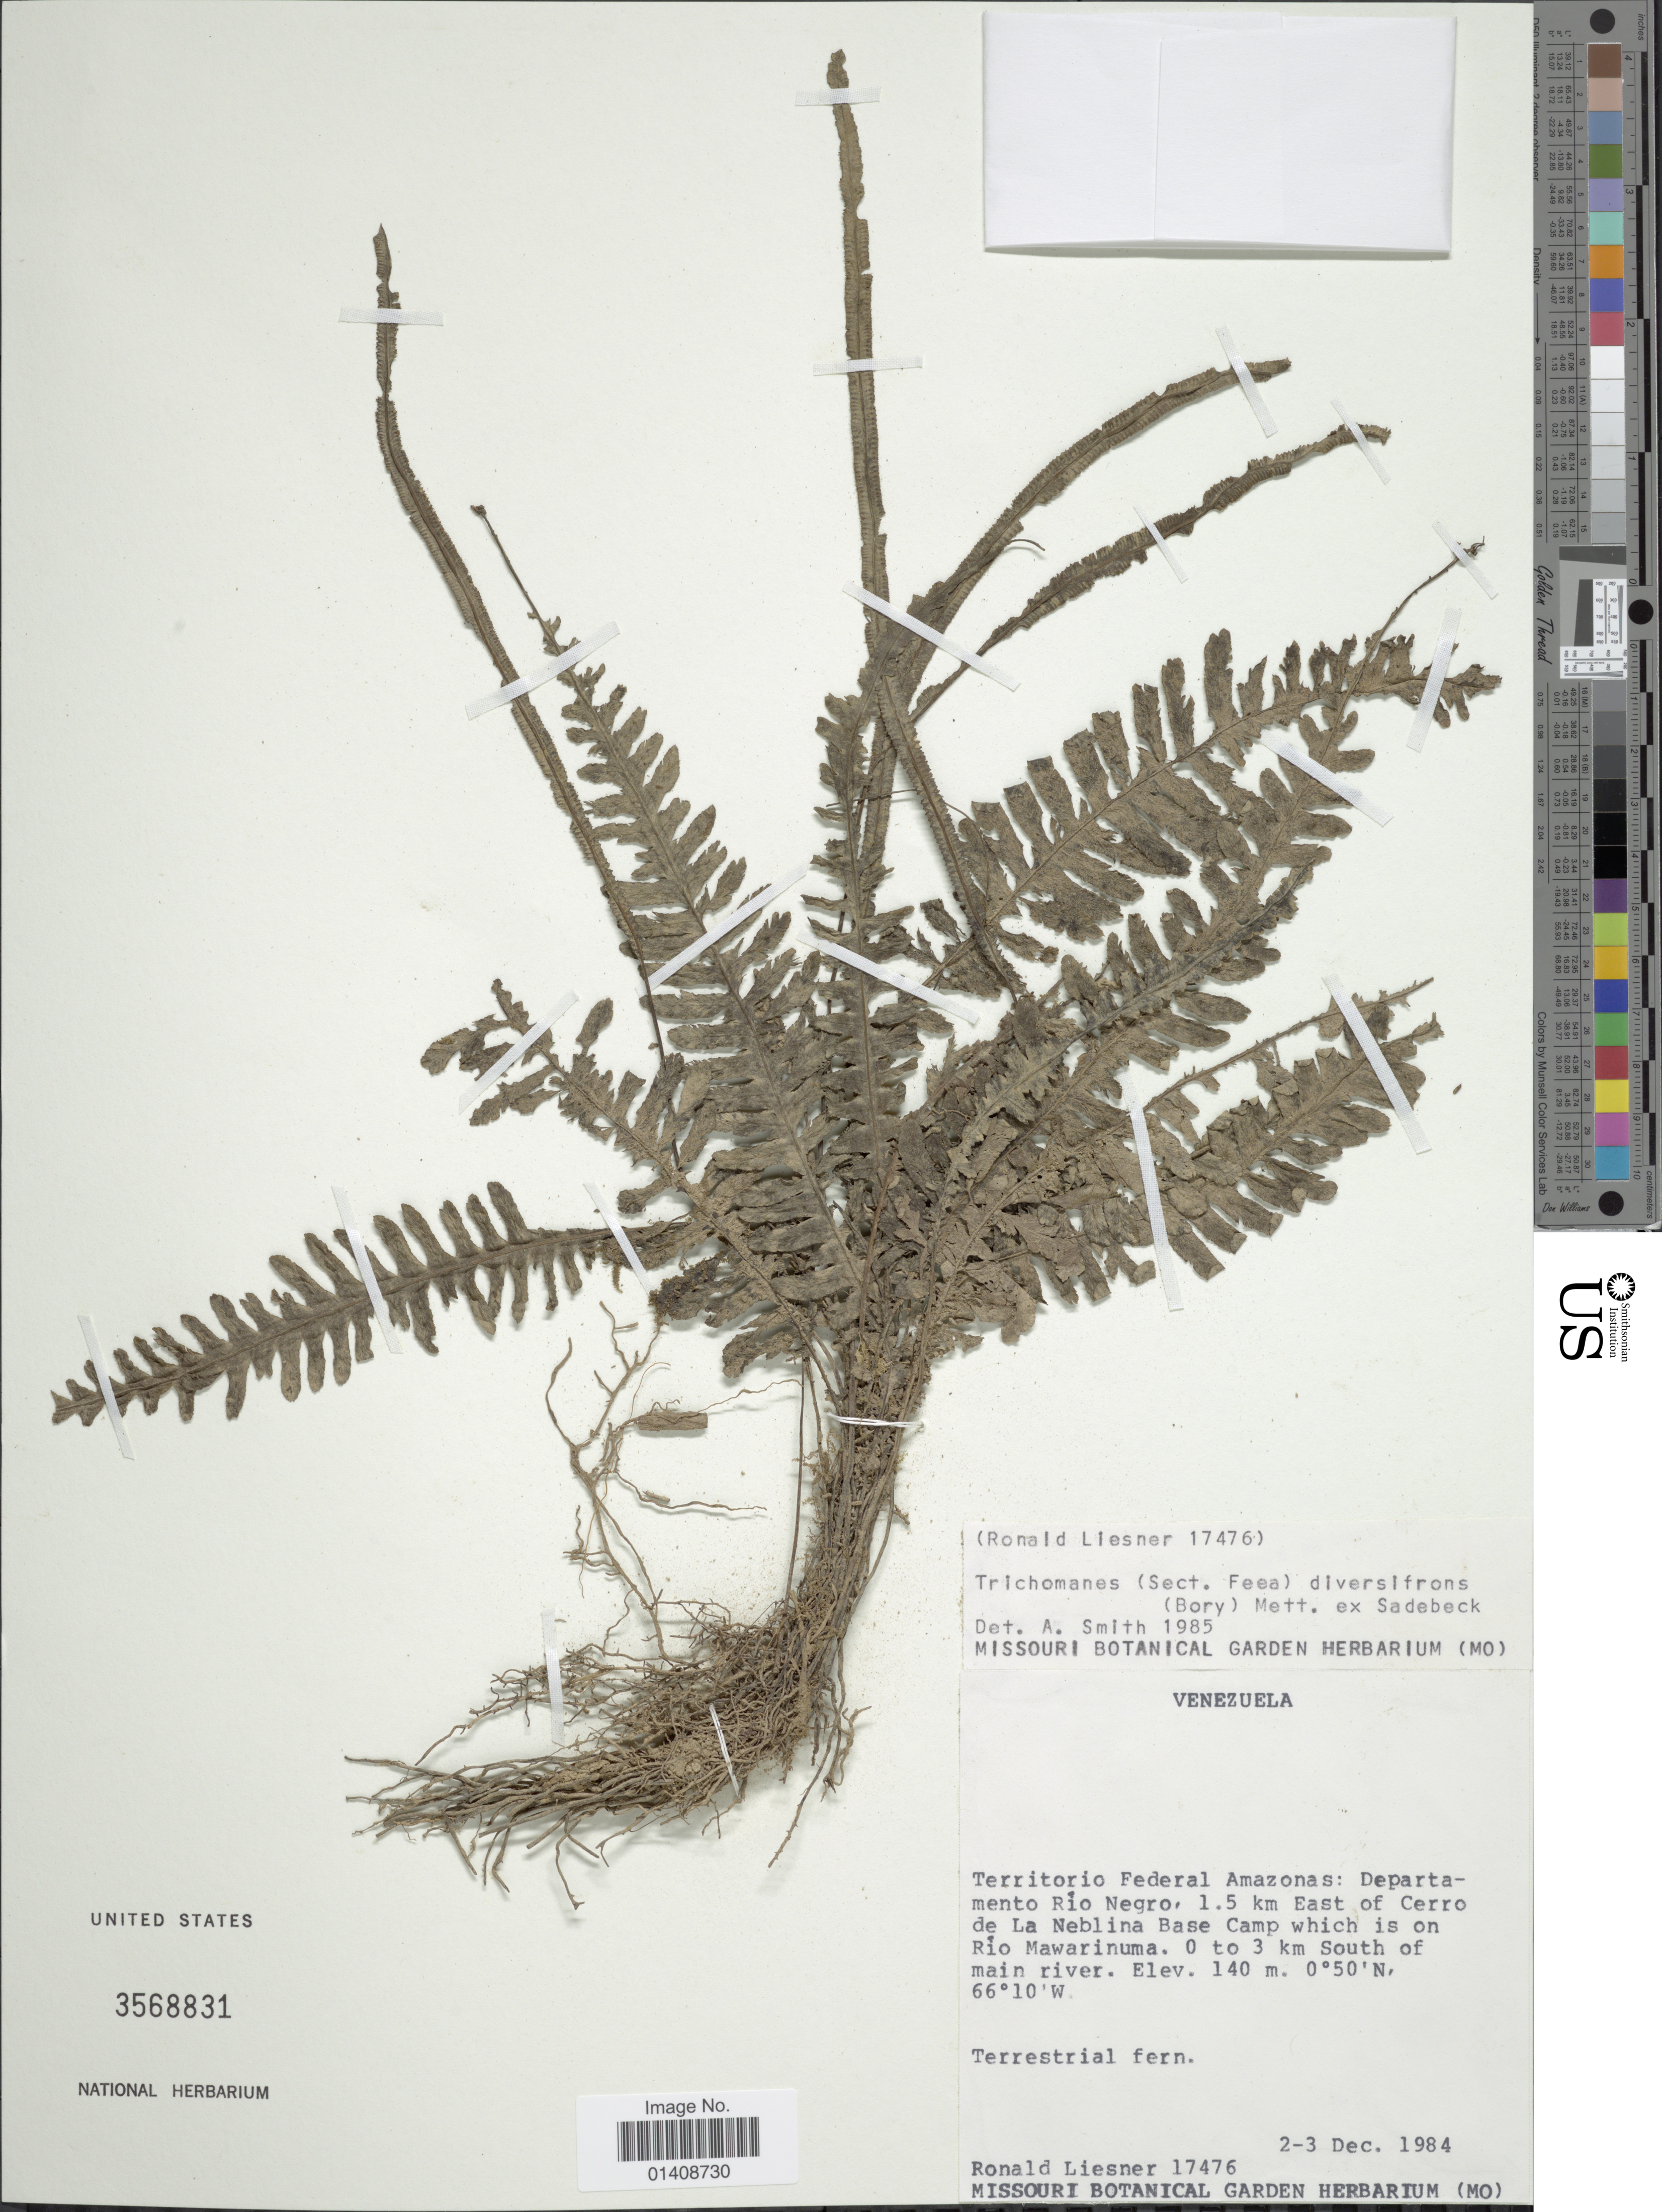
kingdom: Plantae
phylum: Tracheophyta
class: Polypodiopsida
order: Hymenophyllales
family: Hymenophyllaceae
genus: Trichomanes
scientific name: Trichomanes diversifrons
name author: (Bory) Mett. ex Sadeb.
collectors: R. L. Liesner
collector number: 17476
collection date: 1984-12-02/1984-12-03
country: Venezuela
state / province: Amazonas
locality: Territorio Federal Amazonas: Departamento Rio Negro. 1.5 km East of Cerro de La Neblina Base Camp wich is on Rio Mawarinuma. 0 to 3 km South of main river.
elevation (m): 140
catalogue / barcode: US 3568831